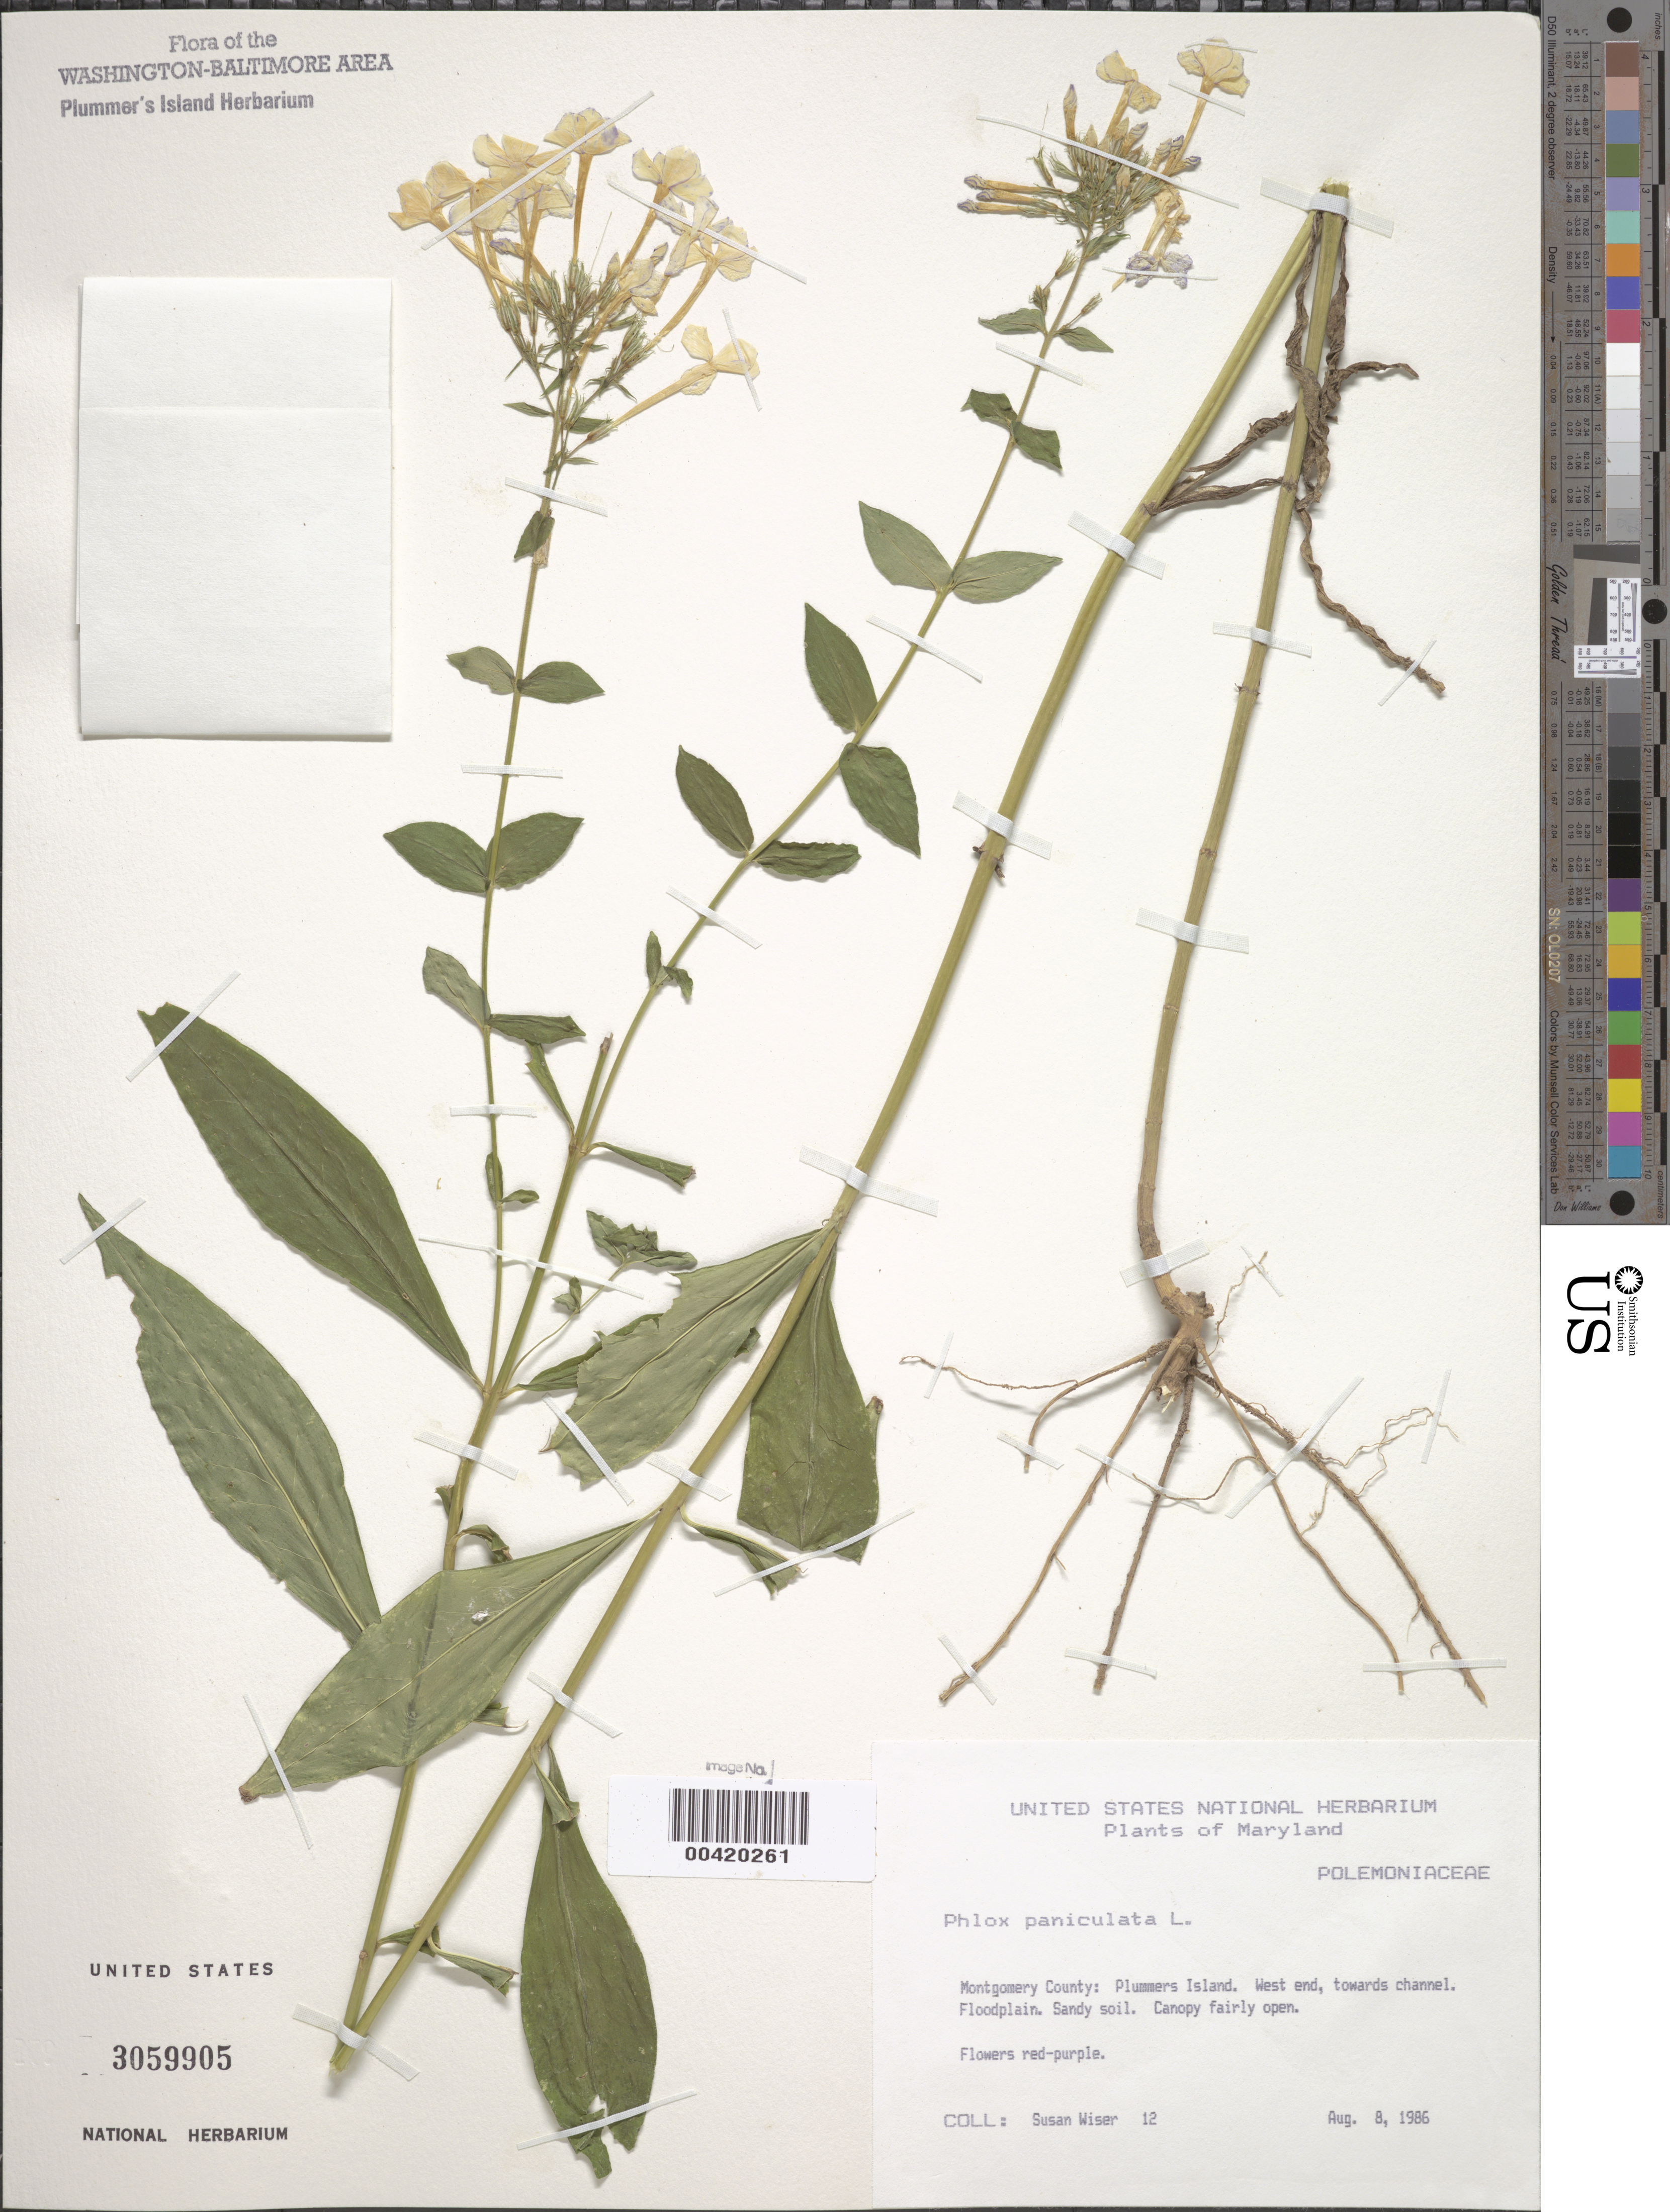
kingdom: Plantae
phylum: Tracheophyta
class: Magnoliopsida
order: Ericales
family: Polemoniaceae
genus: Phlox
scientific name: Phlox paniculata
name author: L.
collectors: S. Wiser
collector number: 12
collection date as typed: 08 Aug 1986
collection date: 1986-08-08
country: United States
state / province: Maryland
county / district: Montgomery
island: Plummers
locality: Plummer's Island; west end, towards channel. C. & O. Canal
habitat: Floodplain. Sandy soil. Canopy fairly open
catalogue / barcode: US 3059905